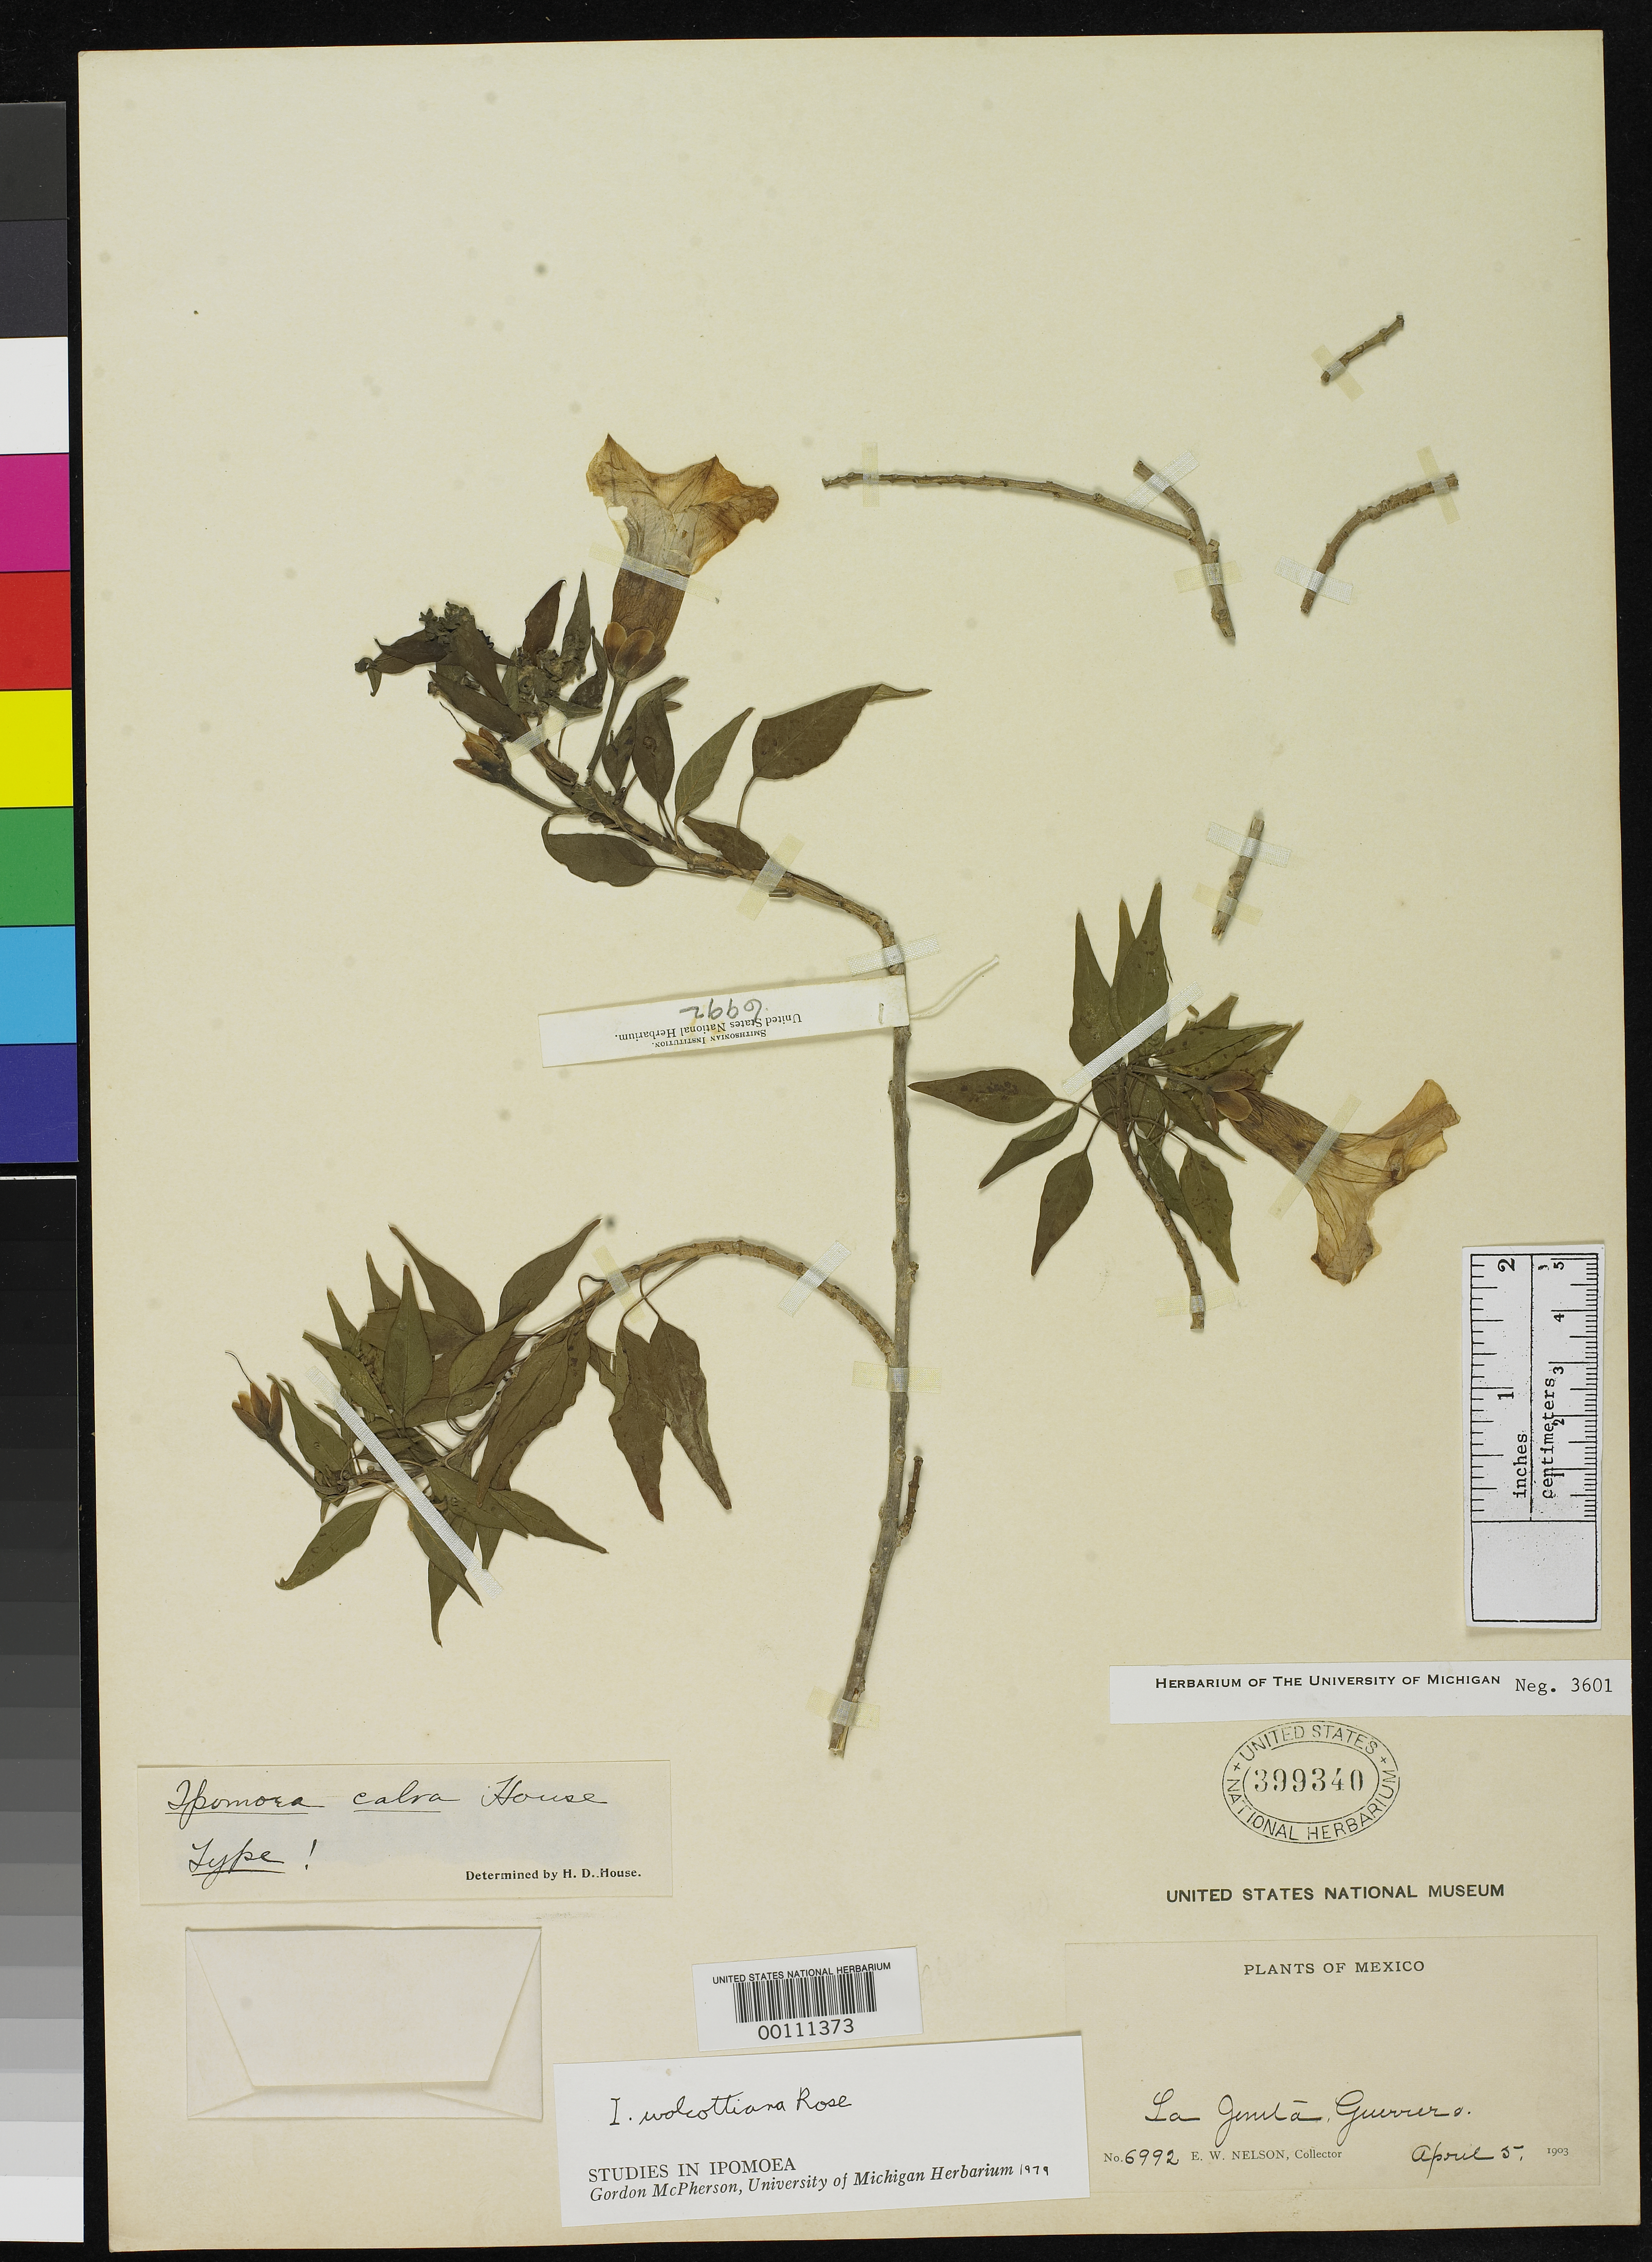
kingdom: Plantae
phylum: Tracheophyta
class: Magnoliopsida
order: Solanales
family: Convolvulaceae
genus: Ipomoea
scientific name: Ipomoea calva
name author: House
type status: Holotype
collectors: E. W. Nelson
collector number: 6992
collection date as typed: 05 Apr 1903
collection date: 1903-04-05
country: Mexico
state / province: Guerrero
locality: La Junta.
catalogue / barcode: US 399340